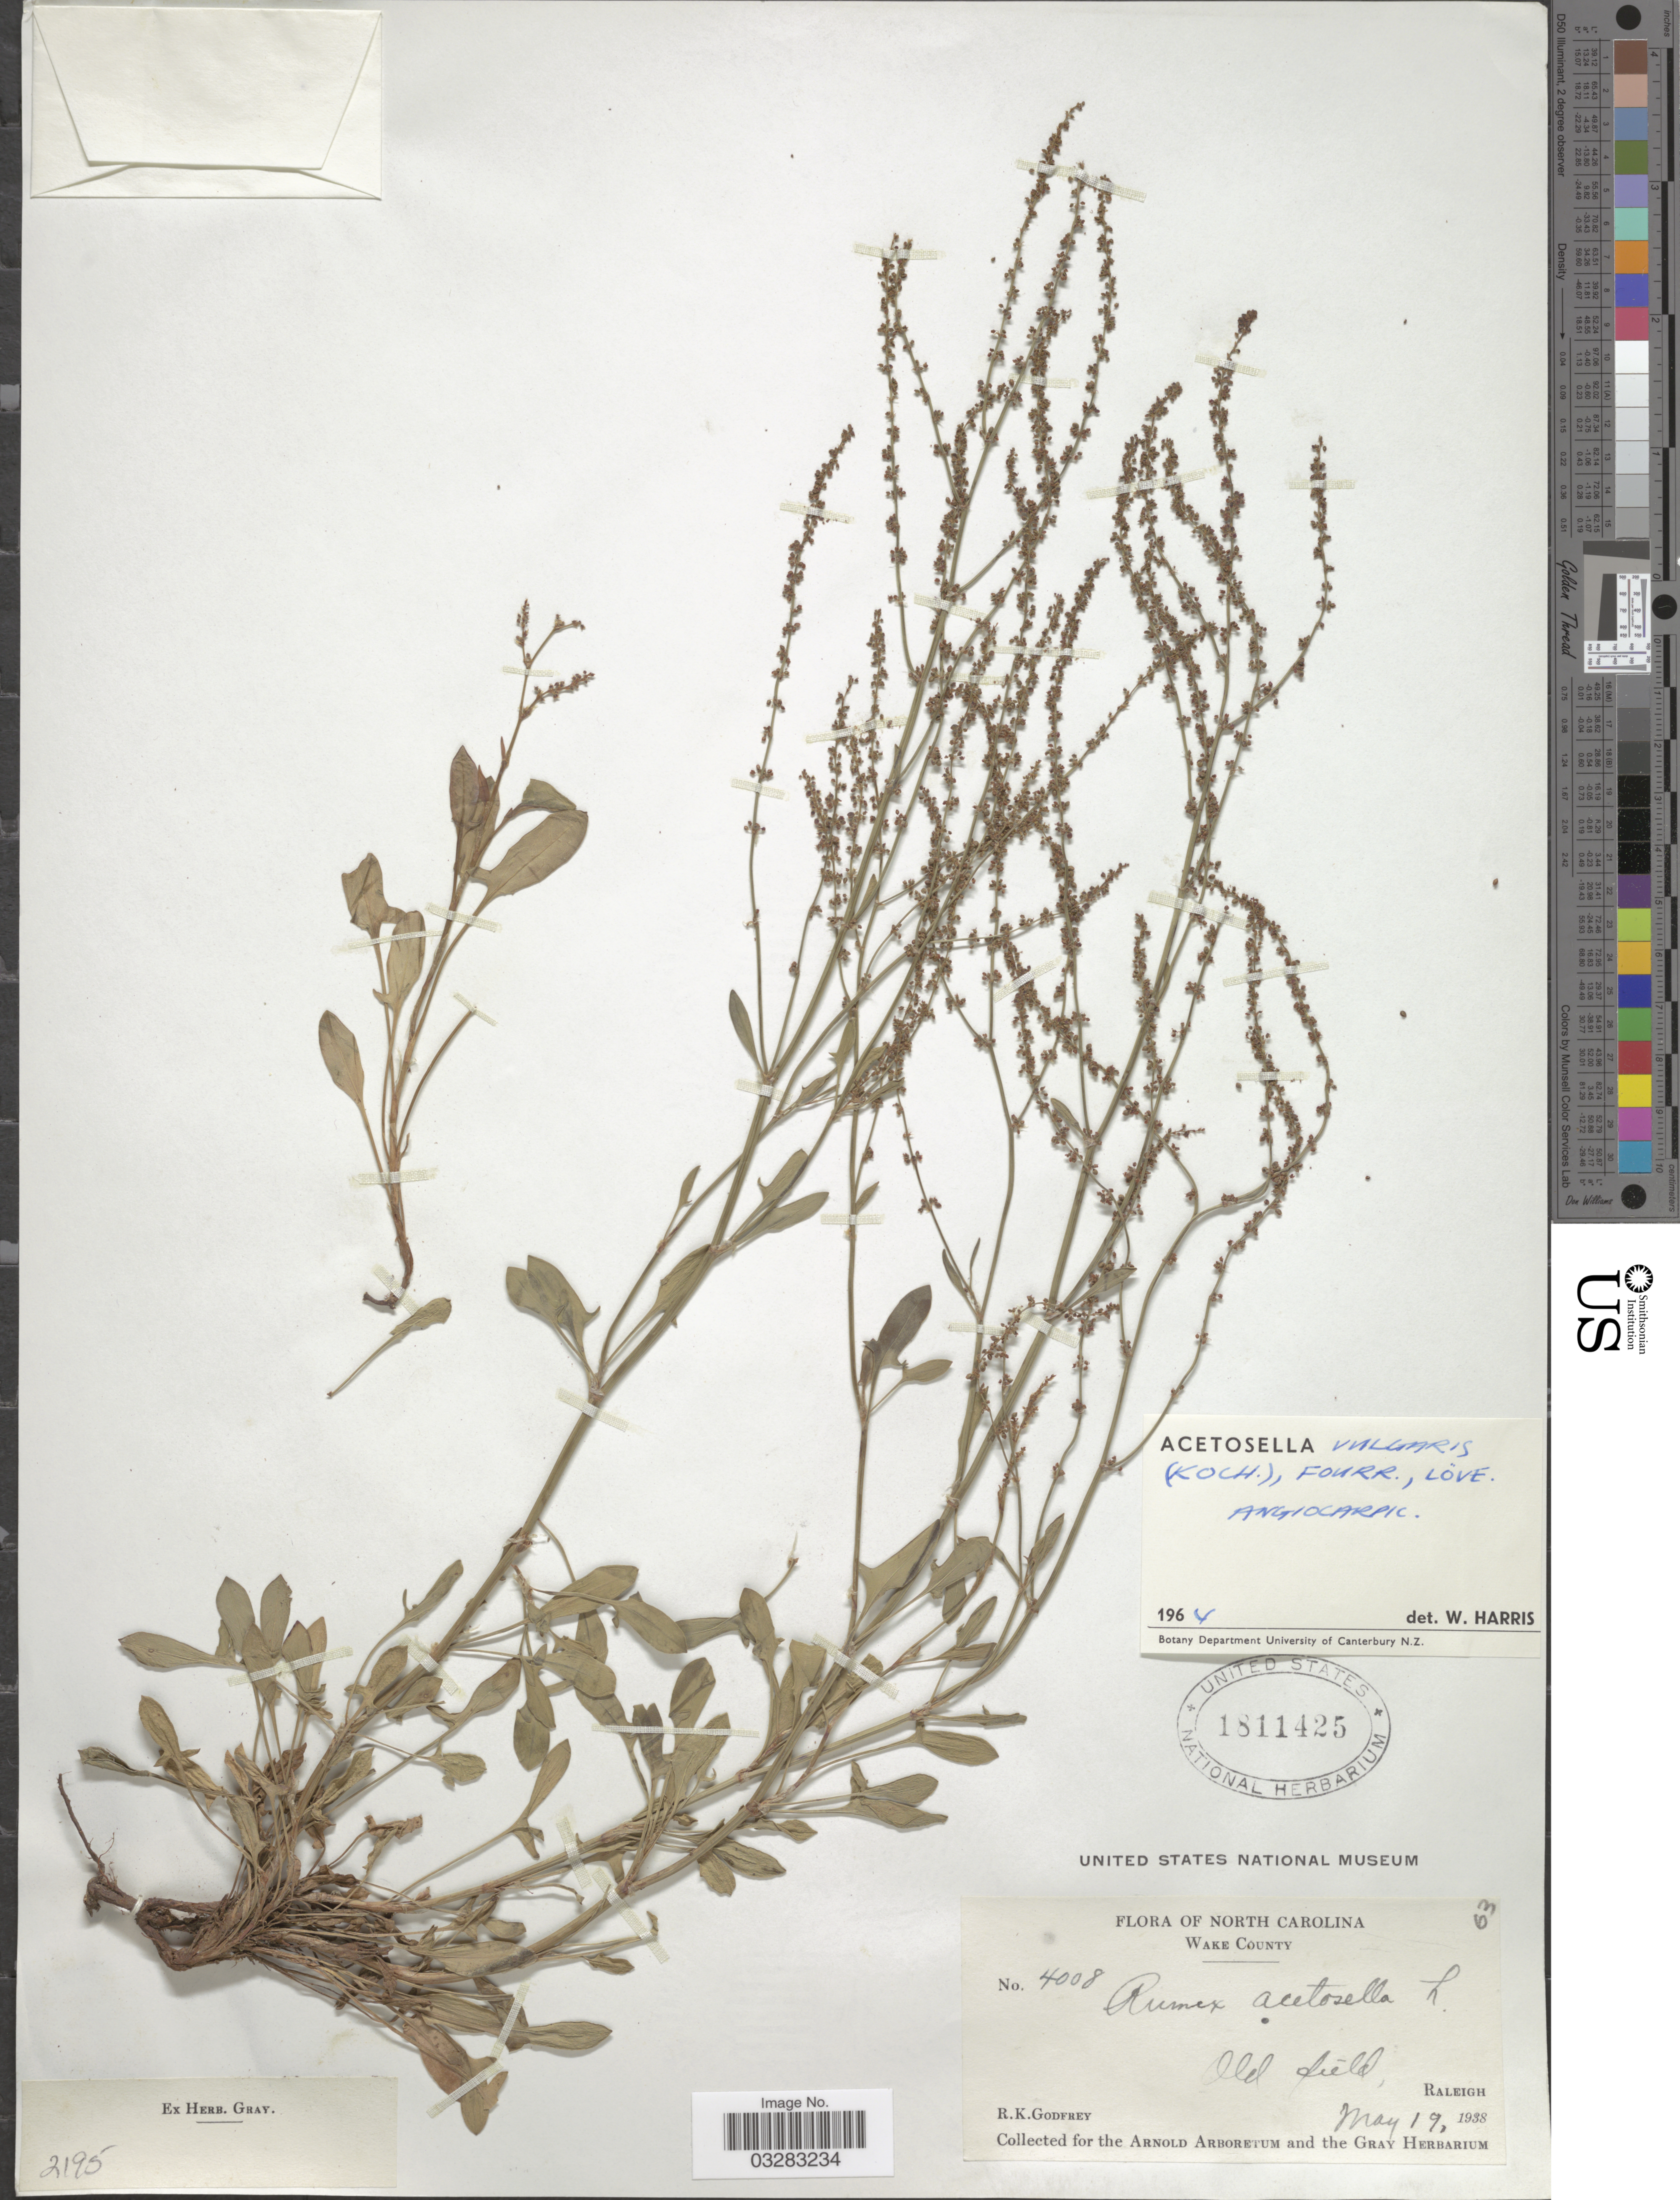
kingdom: Plantae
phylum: Tracheophyta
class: Magnoliopsida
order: Caryophyllales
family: Polygonaceae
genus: Rumex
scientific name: Rumex acetosella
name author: L.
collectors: R. K. Godfrey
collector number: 4008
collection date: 1938-05-19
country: United States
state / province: North Carolina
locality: Wake County. Old field, Raleigh.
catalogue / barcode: US 1811425